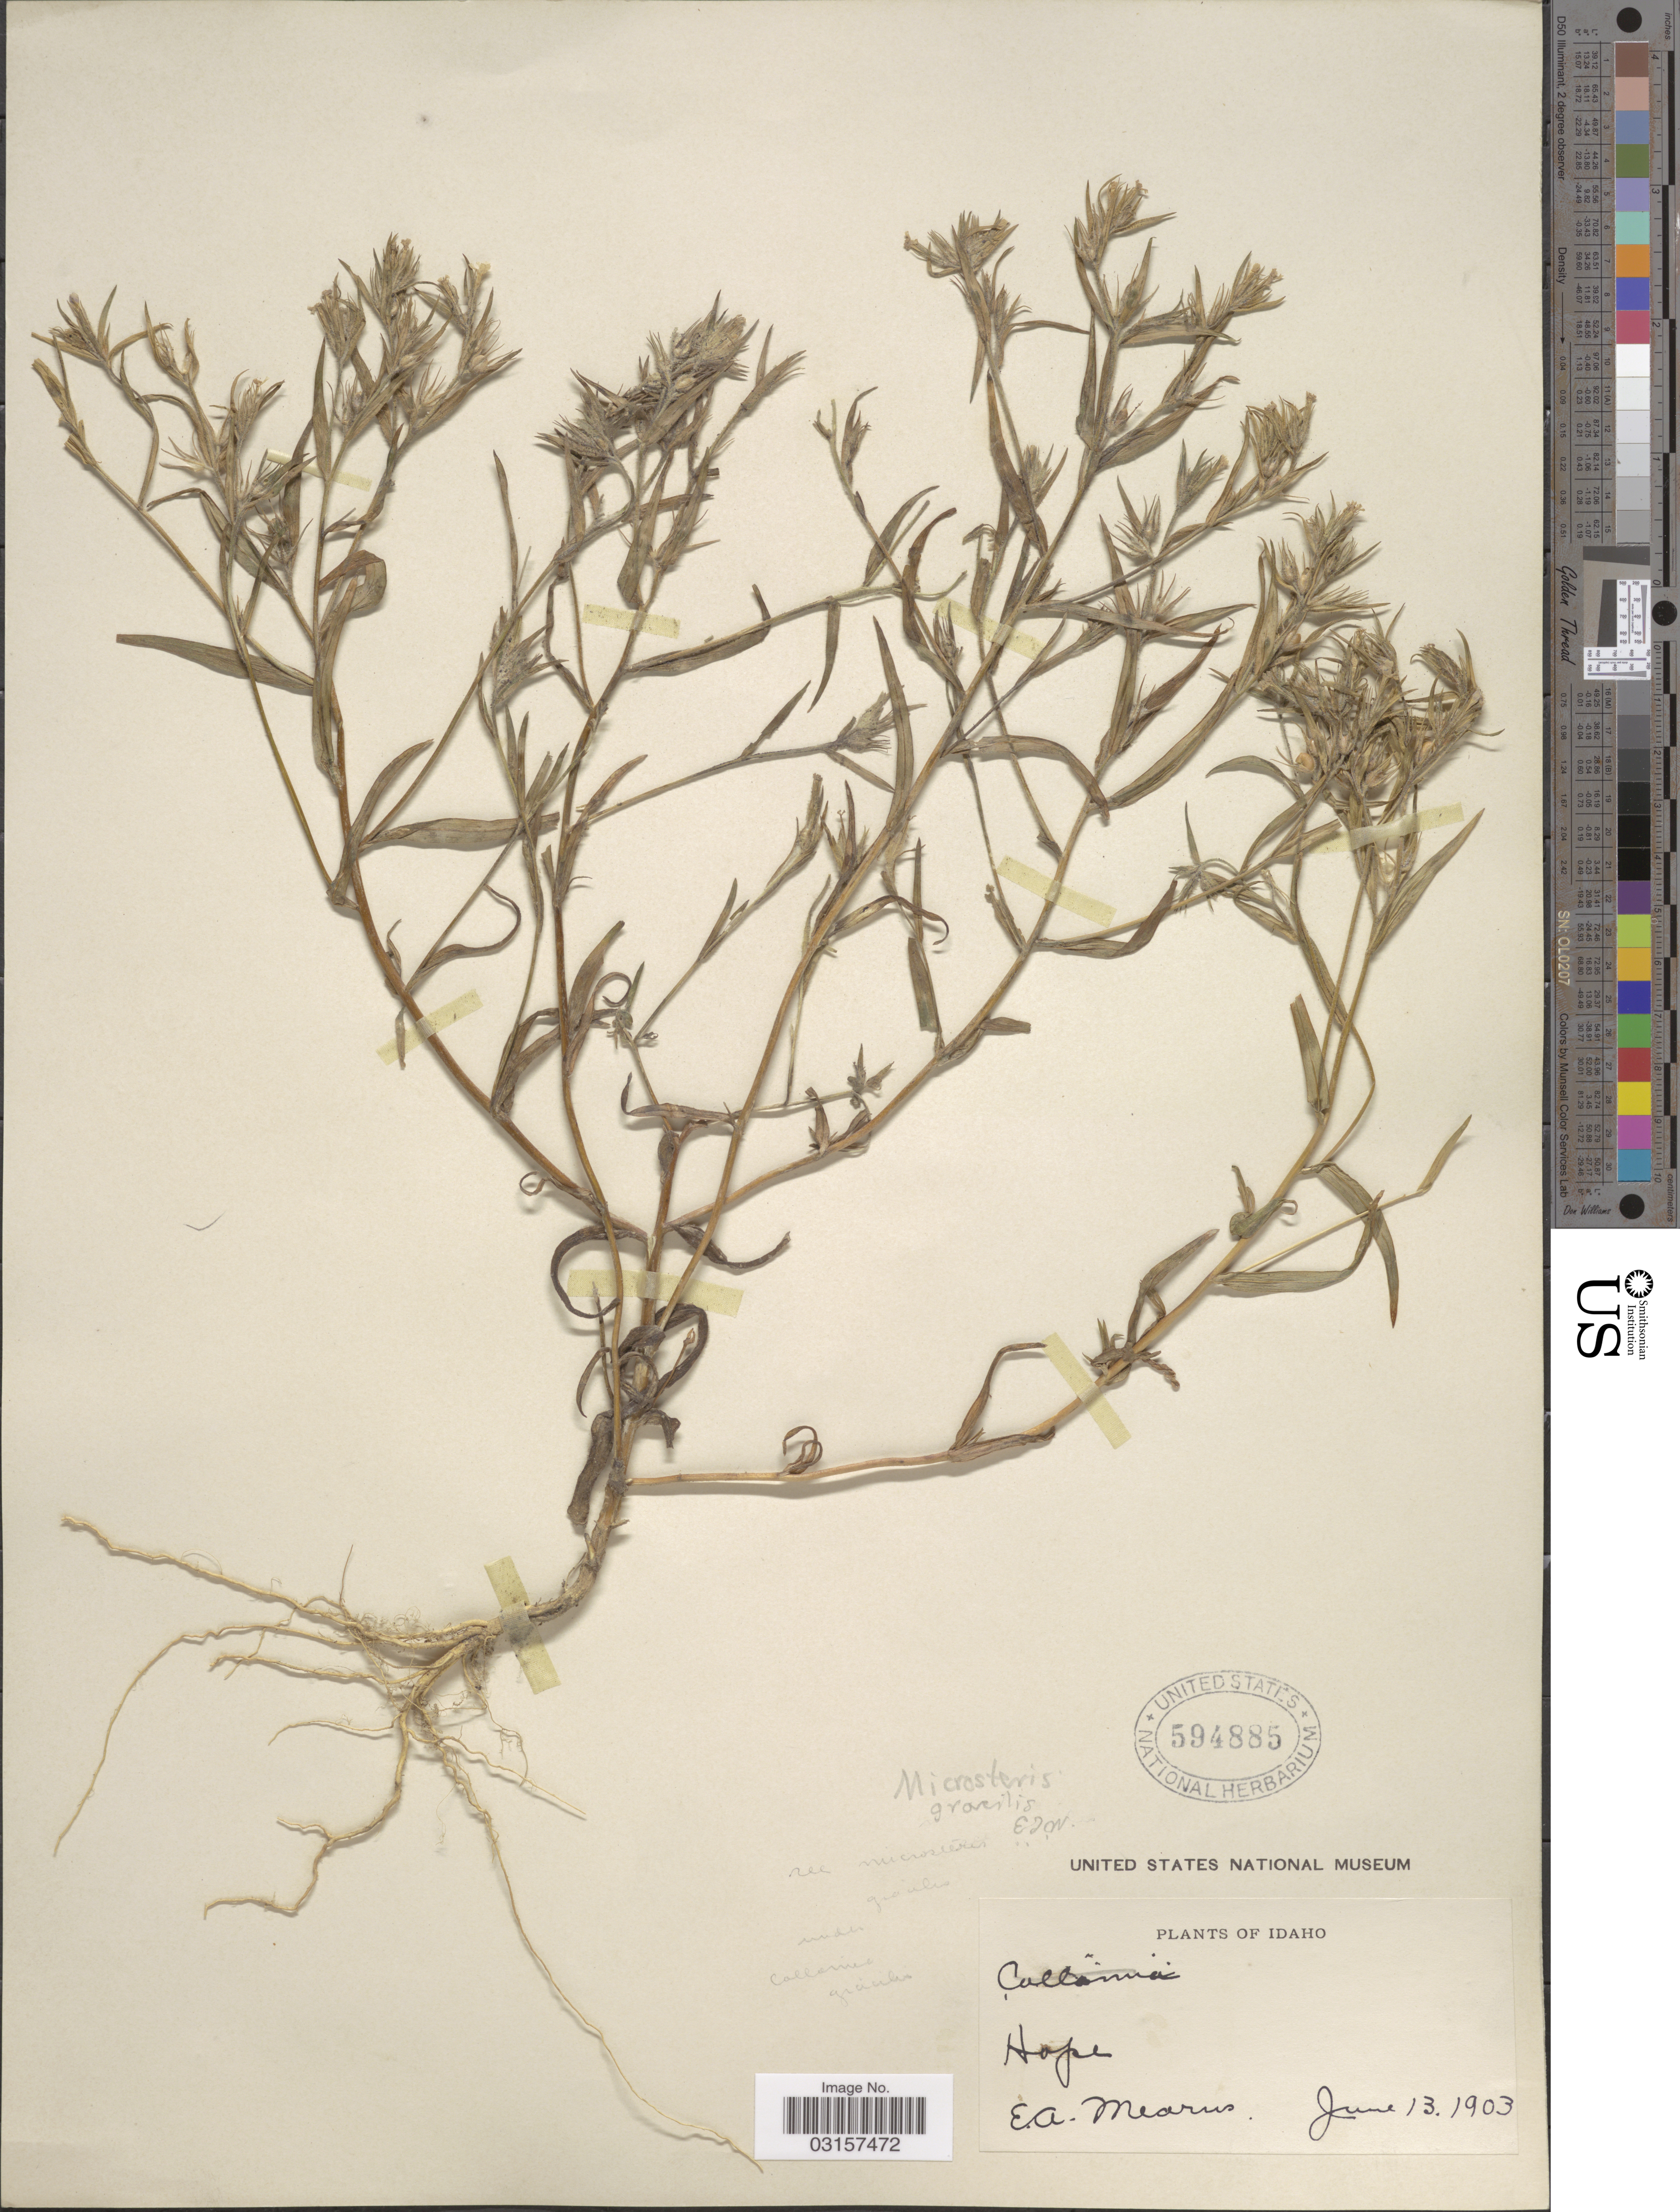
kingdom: Plantae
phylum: Tracheophyta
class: Magnoliopsida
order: Ericales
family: Polemoniaceae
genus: Microsteris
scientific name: Microsteris gracilis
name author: (Hook.) Greene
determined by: (US) Smithsonian Institution - National Museum of Natural History - Department of Botany (UNITED STATES)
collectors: E. A. Mearns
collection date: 1903-06-13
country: United States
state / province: Idaho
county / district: Bonner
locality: Hope.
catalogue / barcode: US 594885